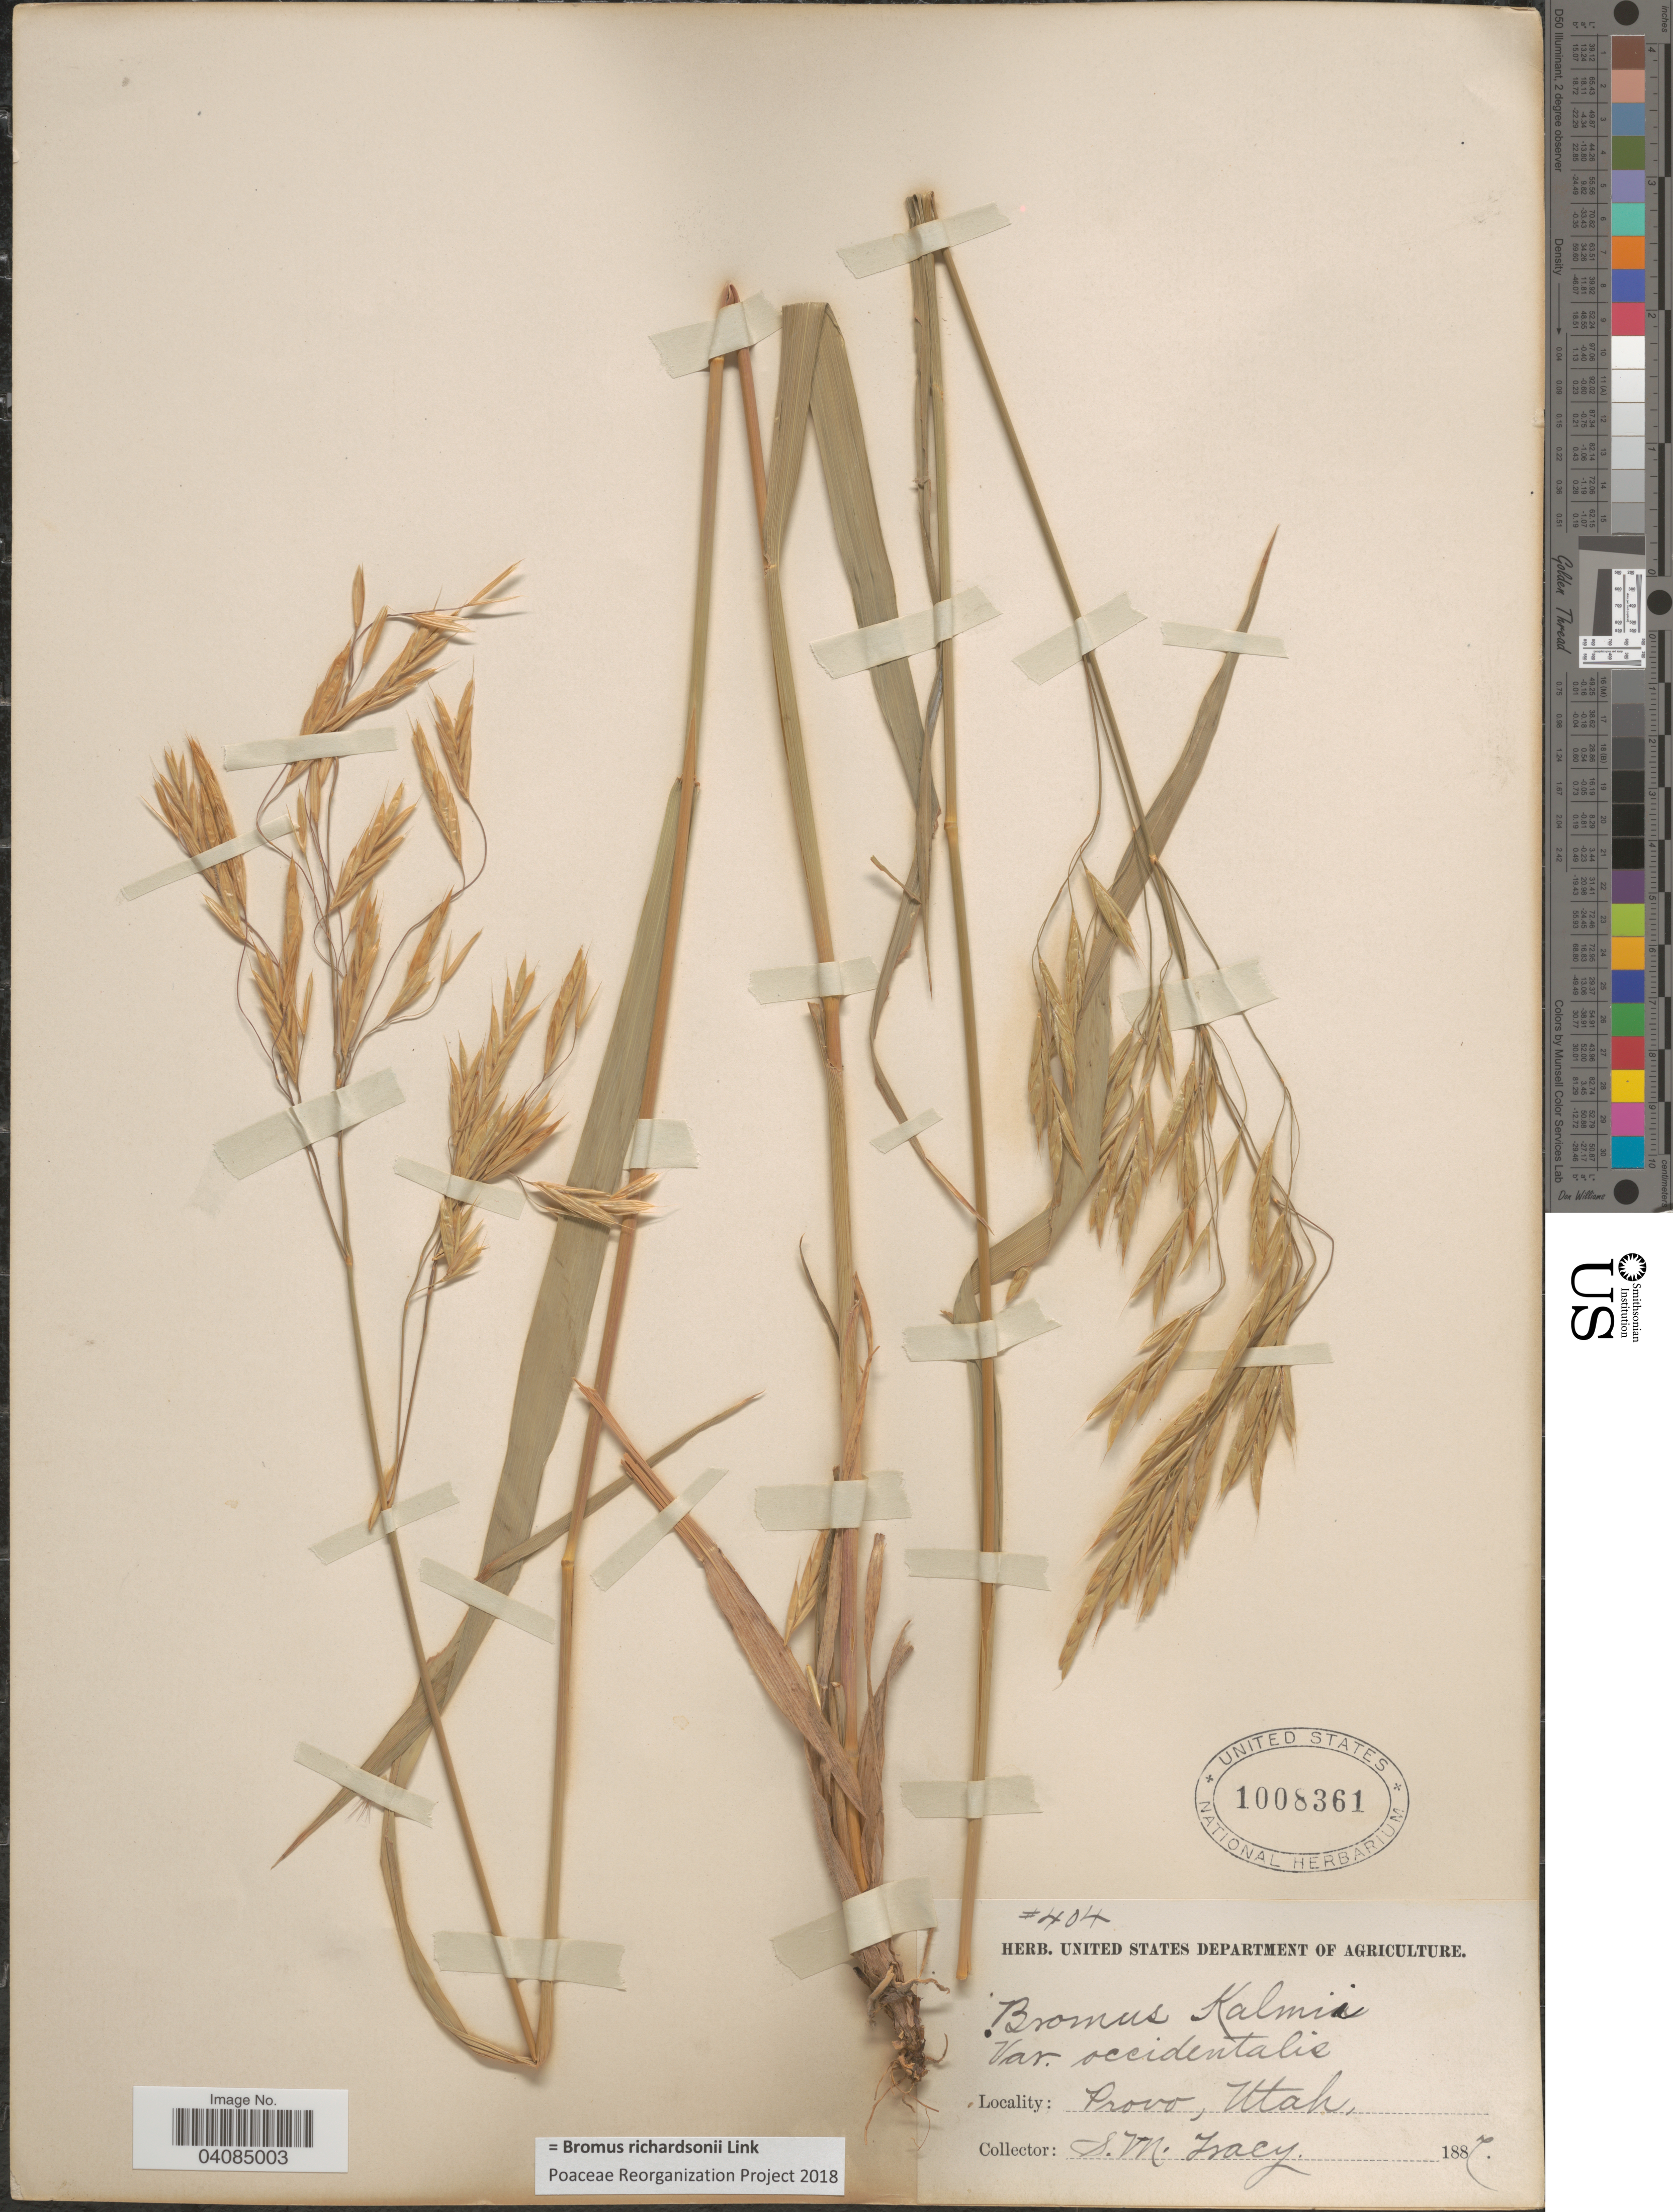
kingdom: Plantae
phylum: Tracheophyta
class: Liliopsida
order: Poales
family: Poaceae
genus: Bromus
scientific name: Bromus racemosus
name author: L.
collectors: S. M. Tracy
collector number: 404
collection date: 1887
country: United States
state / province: Utah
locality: Provo.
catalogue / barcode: US 1008361